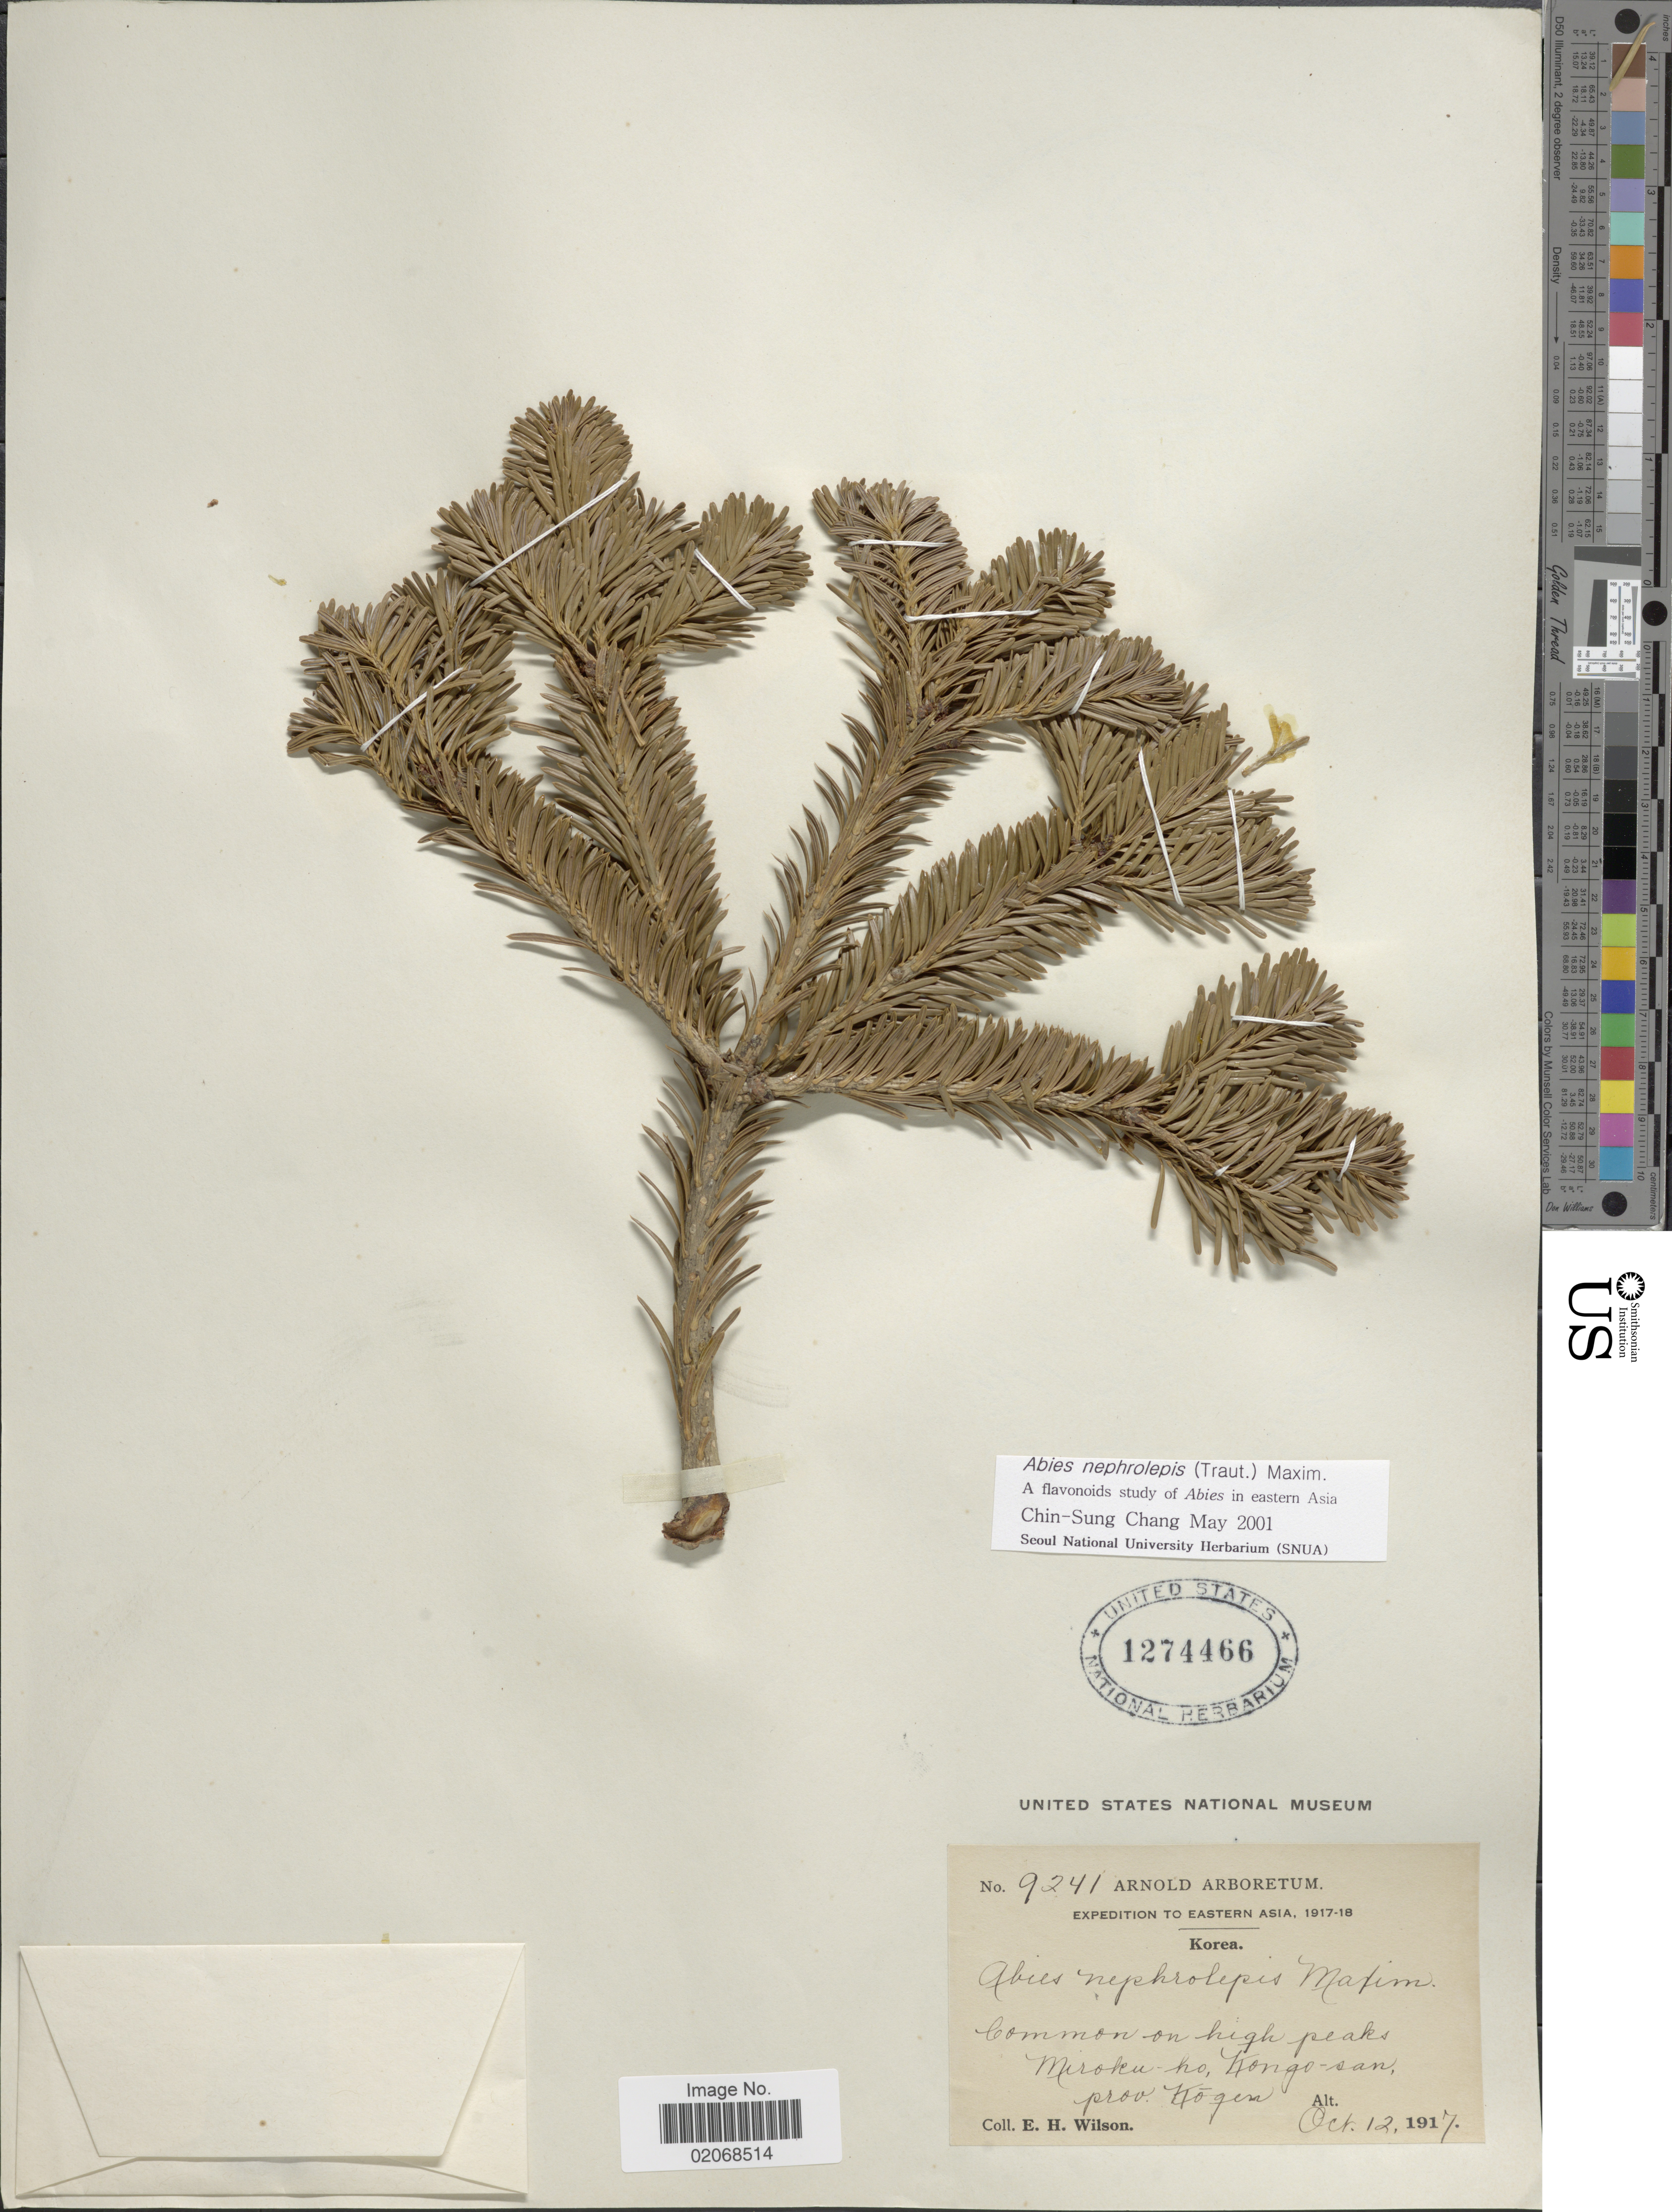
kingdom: Plantae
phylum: Tracheophyta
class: Pinopsida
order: Pinales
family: Pinaceae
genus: Abies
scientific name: Abies nephrolepis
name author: (Trautv.) Maxim.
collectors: E. Wilson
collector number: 9241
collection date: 1917-10-12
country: North Korea / South Korea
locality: Eastern Asia, on high peaks Mirkou-ho, Kongo-san, prov. Kogen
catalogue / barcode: US 1274466